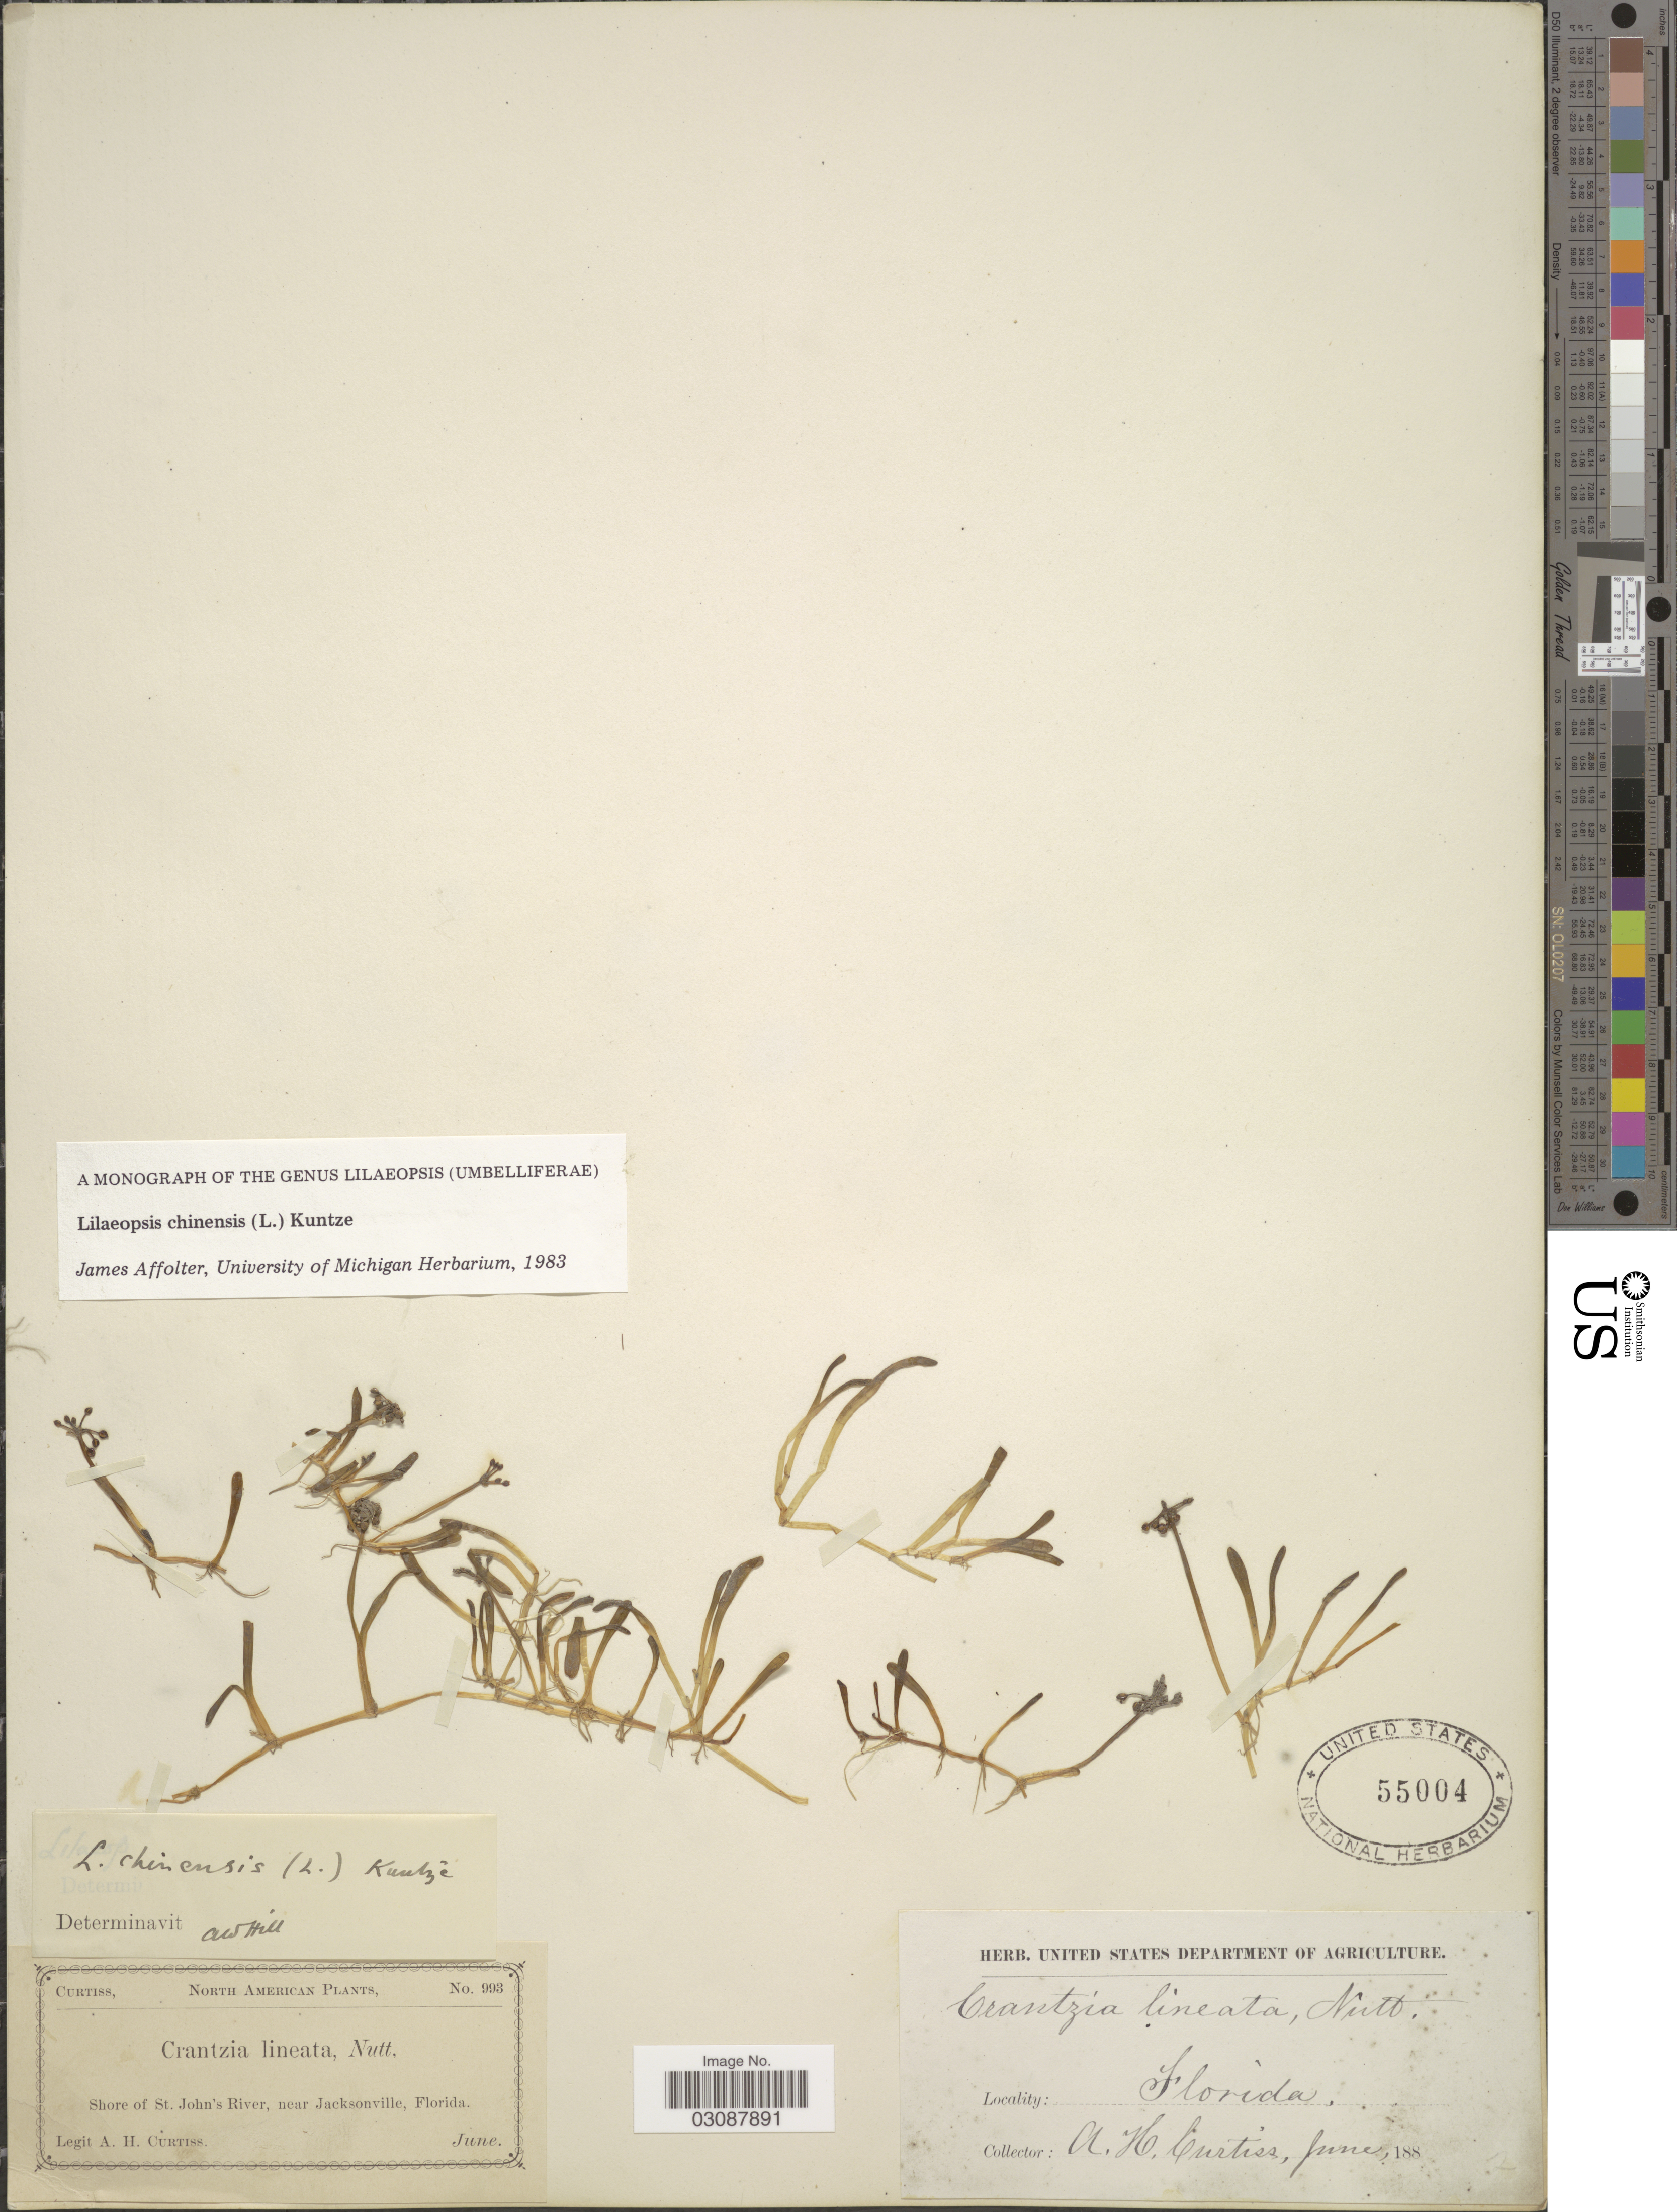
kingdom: Plantae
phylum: Tracheophyta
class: Magnoliopsida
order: Apiales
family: Apiaceae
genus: Lilaeopsis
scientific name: Lilaeopsis chinensis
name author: (L.) Kuntze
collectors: A. H. Curtiss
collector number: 993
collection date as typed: June 188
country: United States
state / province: Florida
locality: Shore of St. John's River, near Jacksonville.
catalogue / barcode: US 55004